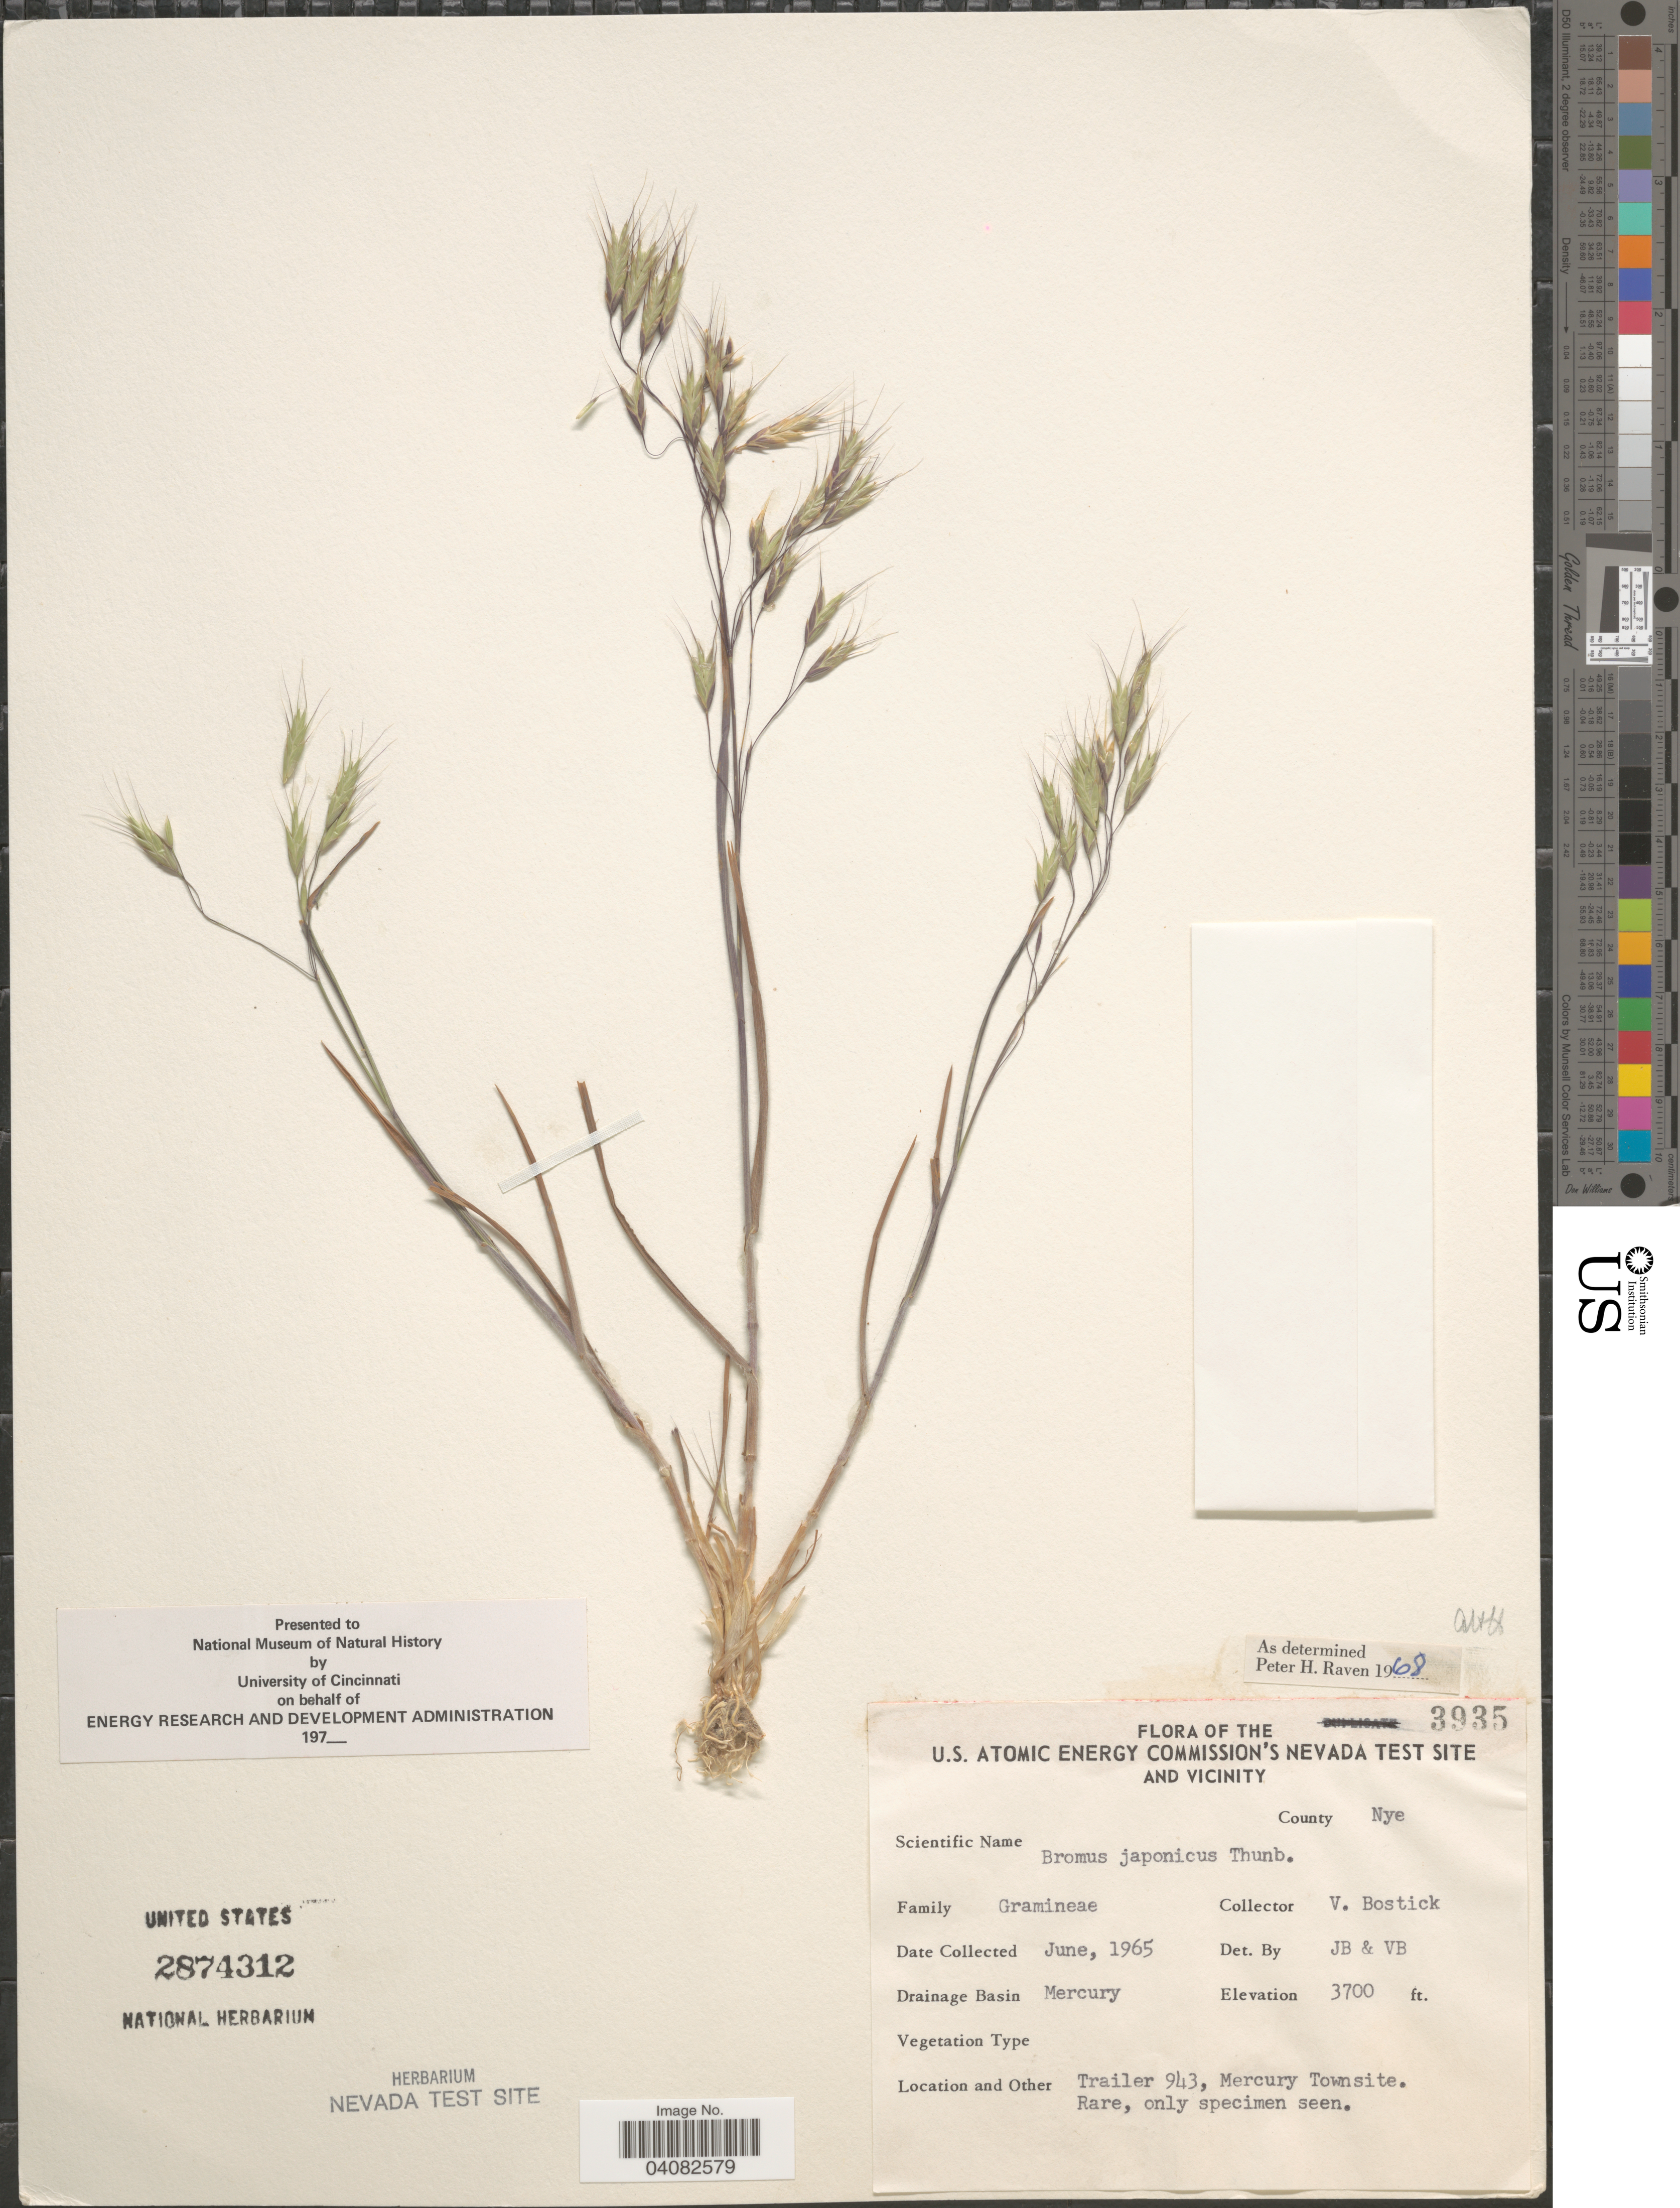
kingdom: Plantae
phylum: Tracheophyta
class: Liliopsida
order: Poales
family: Poaceae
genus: Bromus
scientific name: Bromus japonicus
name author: Houtt.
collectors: V. Bostick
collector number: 3935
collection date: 1965-06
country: United States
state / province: Nevada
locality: County Nye. Drainage Basin Mercury. Trailer 943, Mercury Townsite.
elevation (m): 1128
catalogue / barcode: US 2874312